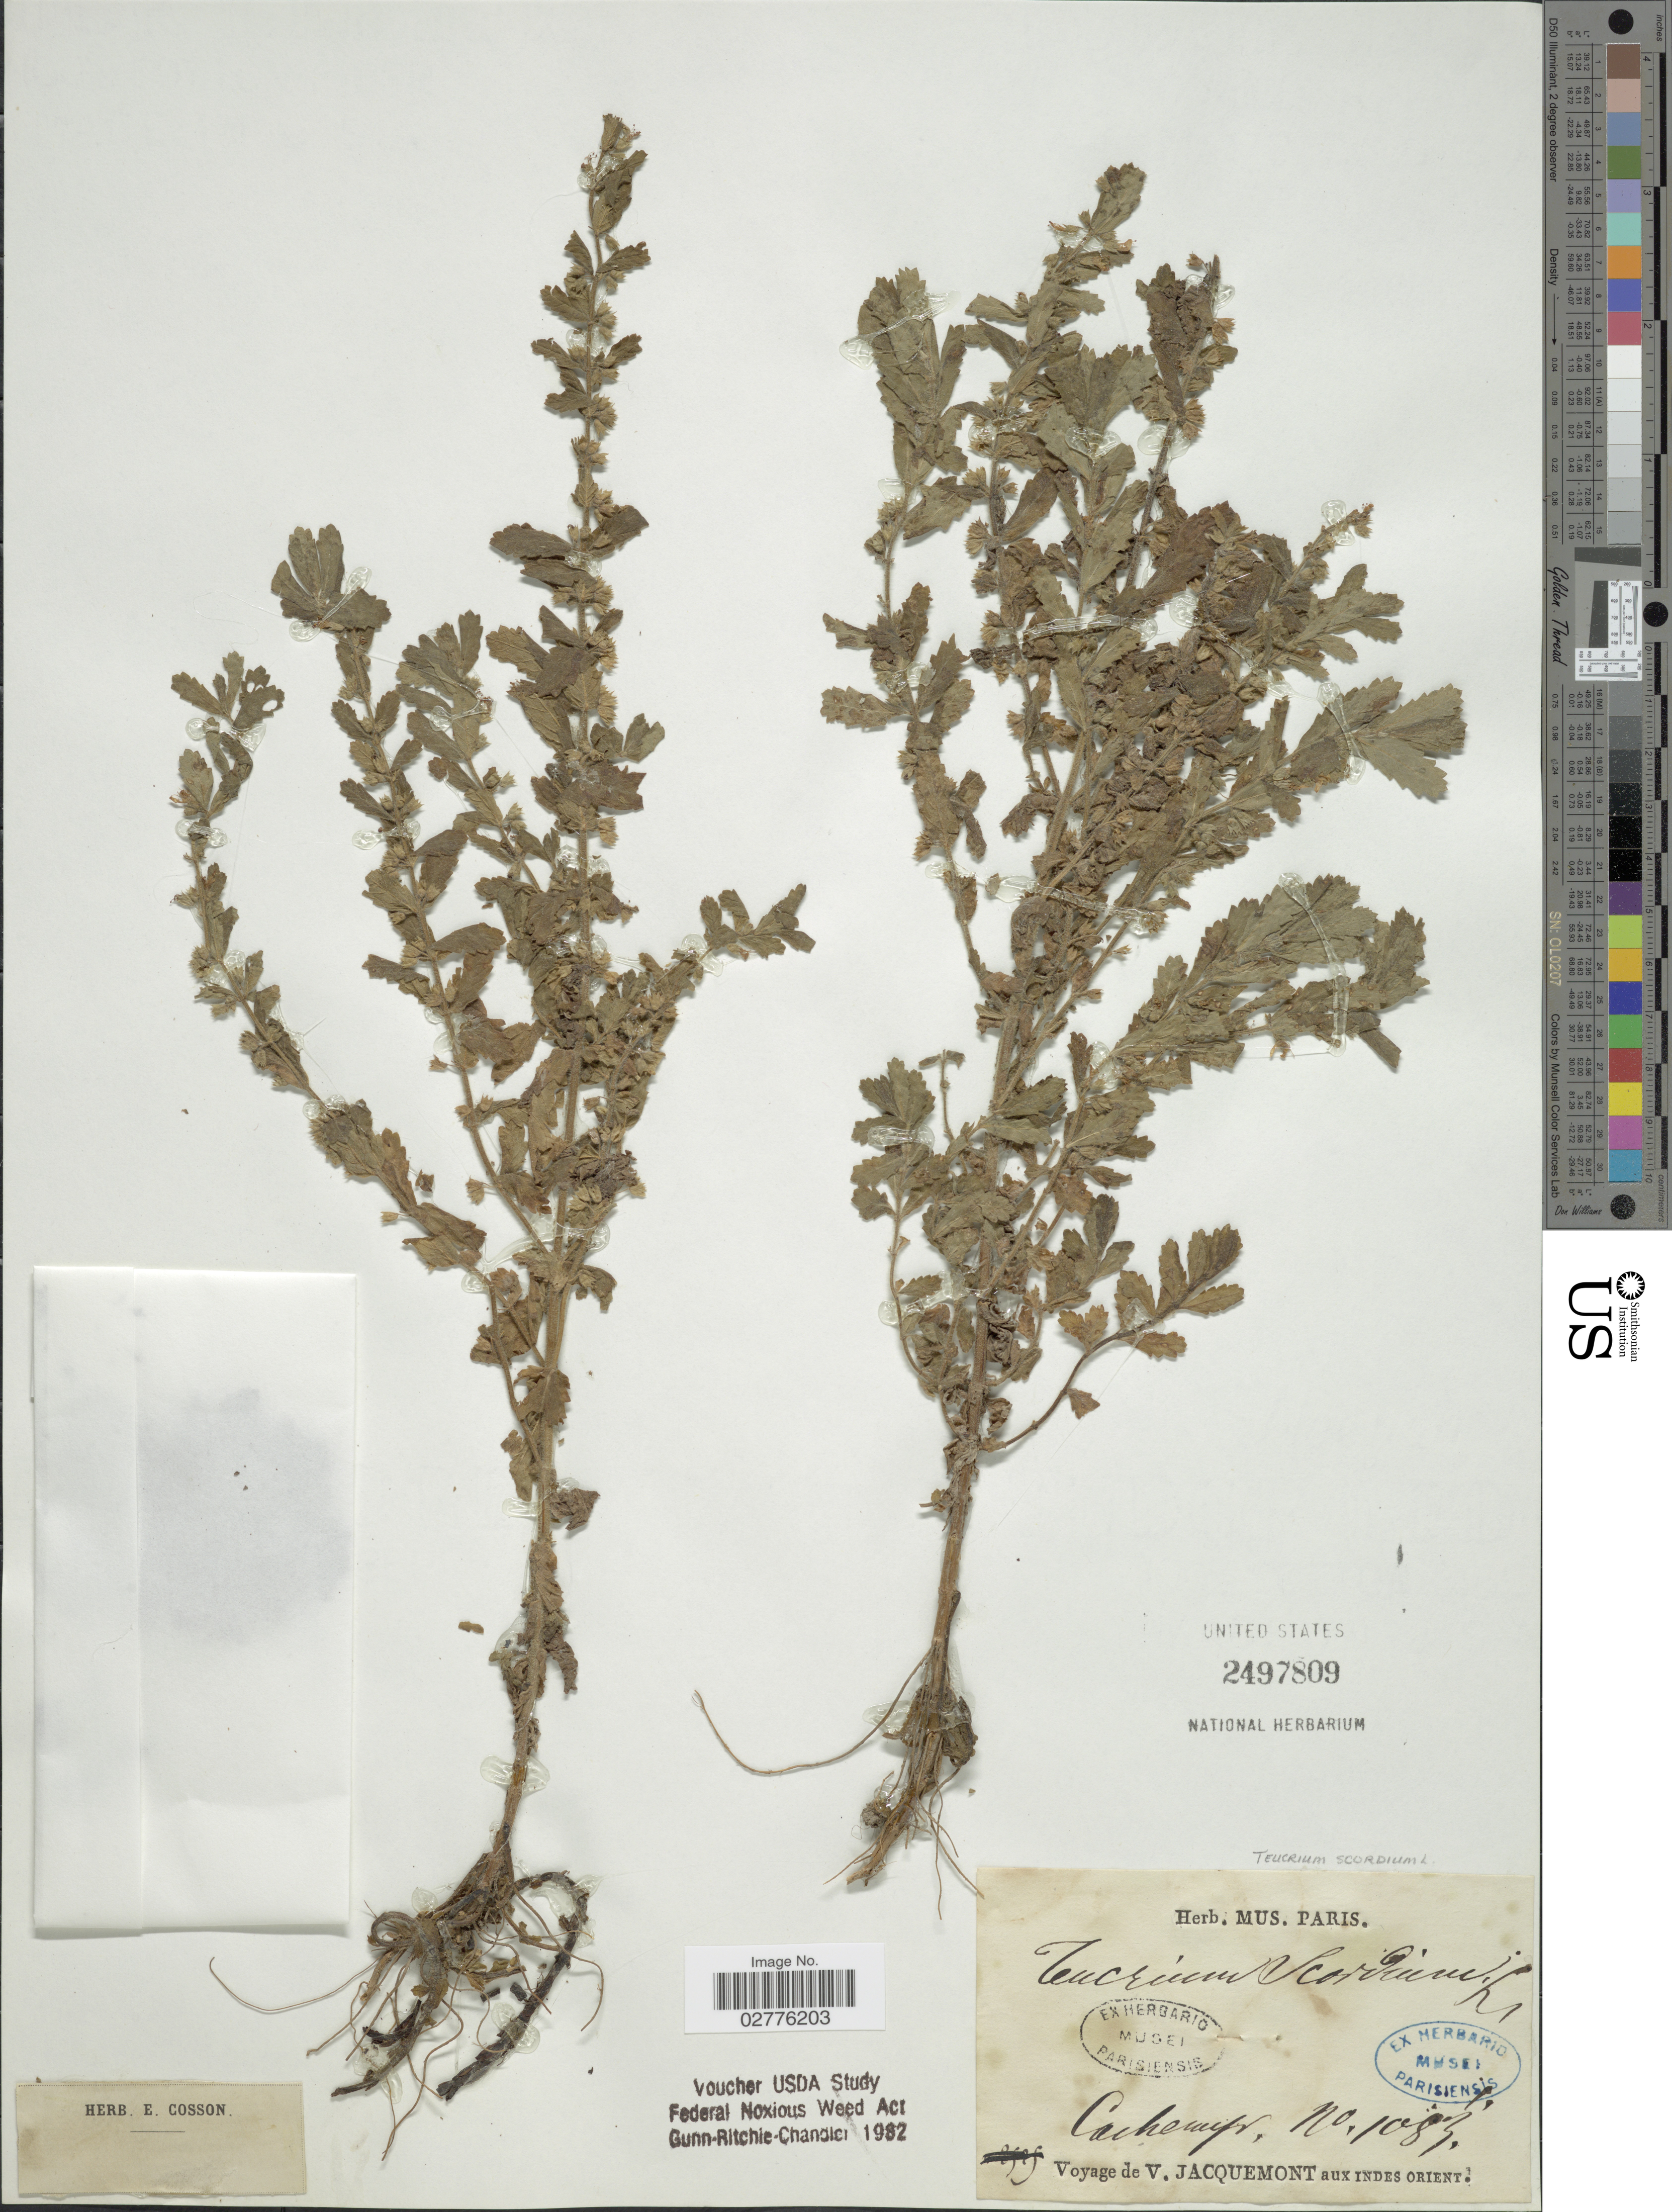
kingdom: Plantae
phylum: Tracheophyta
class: Magnoliopsida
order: Lamiales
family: Lamiaceae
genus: Teucrium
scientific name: Teucrium scordium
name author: L.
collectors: V. Jacquemont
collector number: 1083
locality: Cachemp [interpreted]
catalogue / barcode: US 2497809